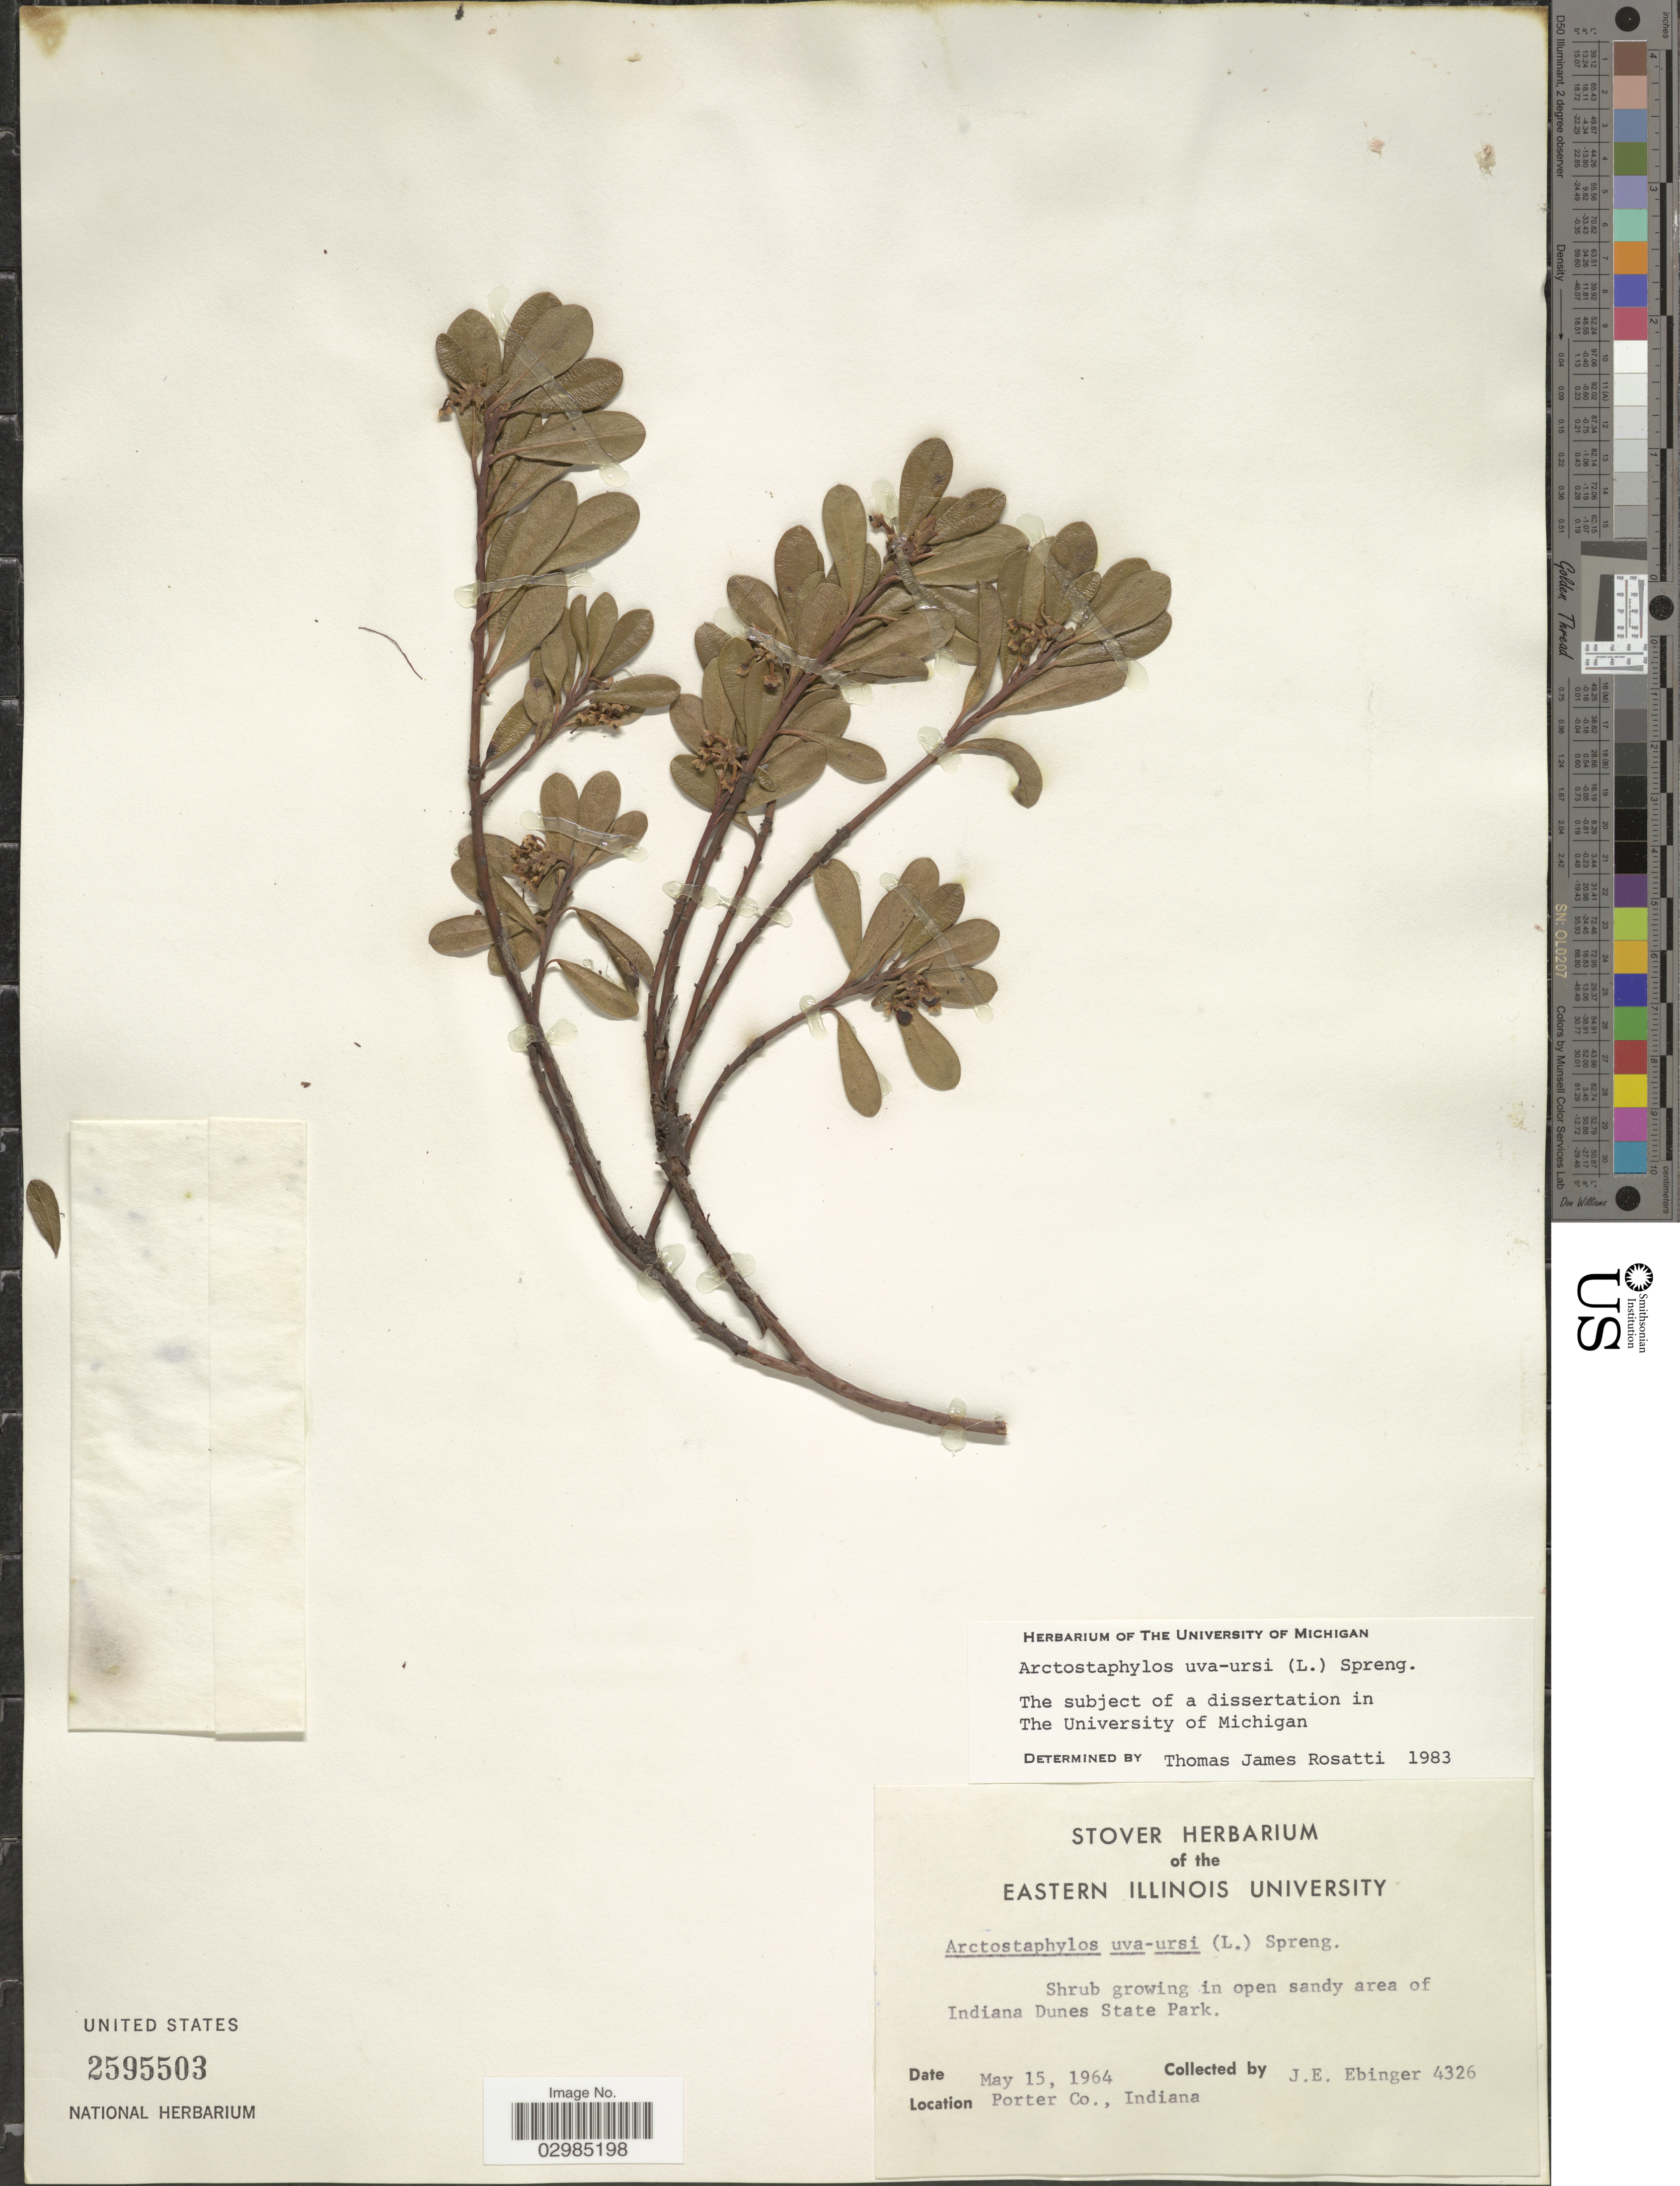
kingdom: Plantae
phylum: Tracheophyta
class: Magnoliopsida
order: Ericales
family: Ericaceae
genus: Arctostaphylos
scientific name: Arctostaphylos uva-ursi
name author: (L.) Spreng.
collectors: J. Ebinger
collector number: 4326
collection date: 1964-05-15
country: United States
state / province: Indiana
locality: Shrub growing in open sandy area of Indiana Dunes State Park. Porter Co.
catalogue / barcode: US 2595503